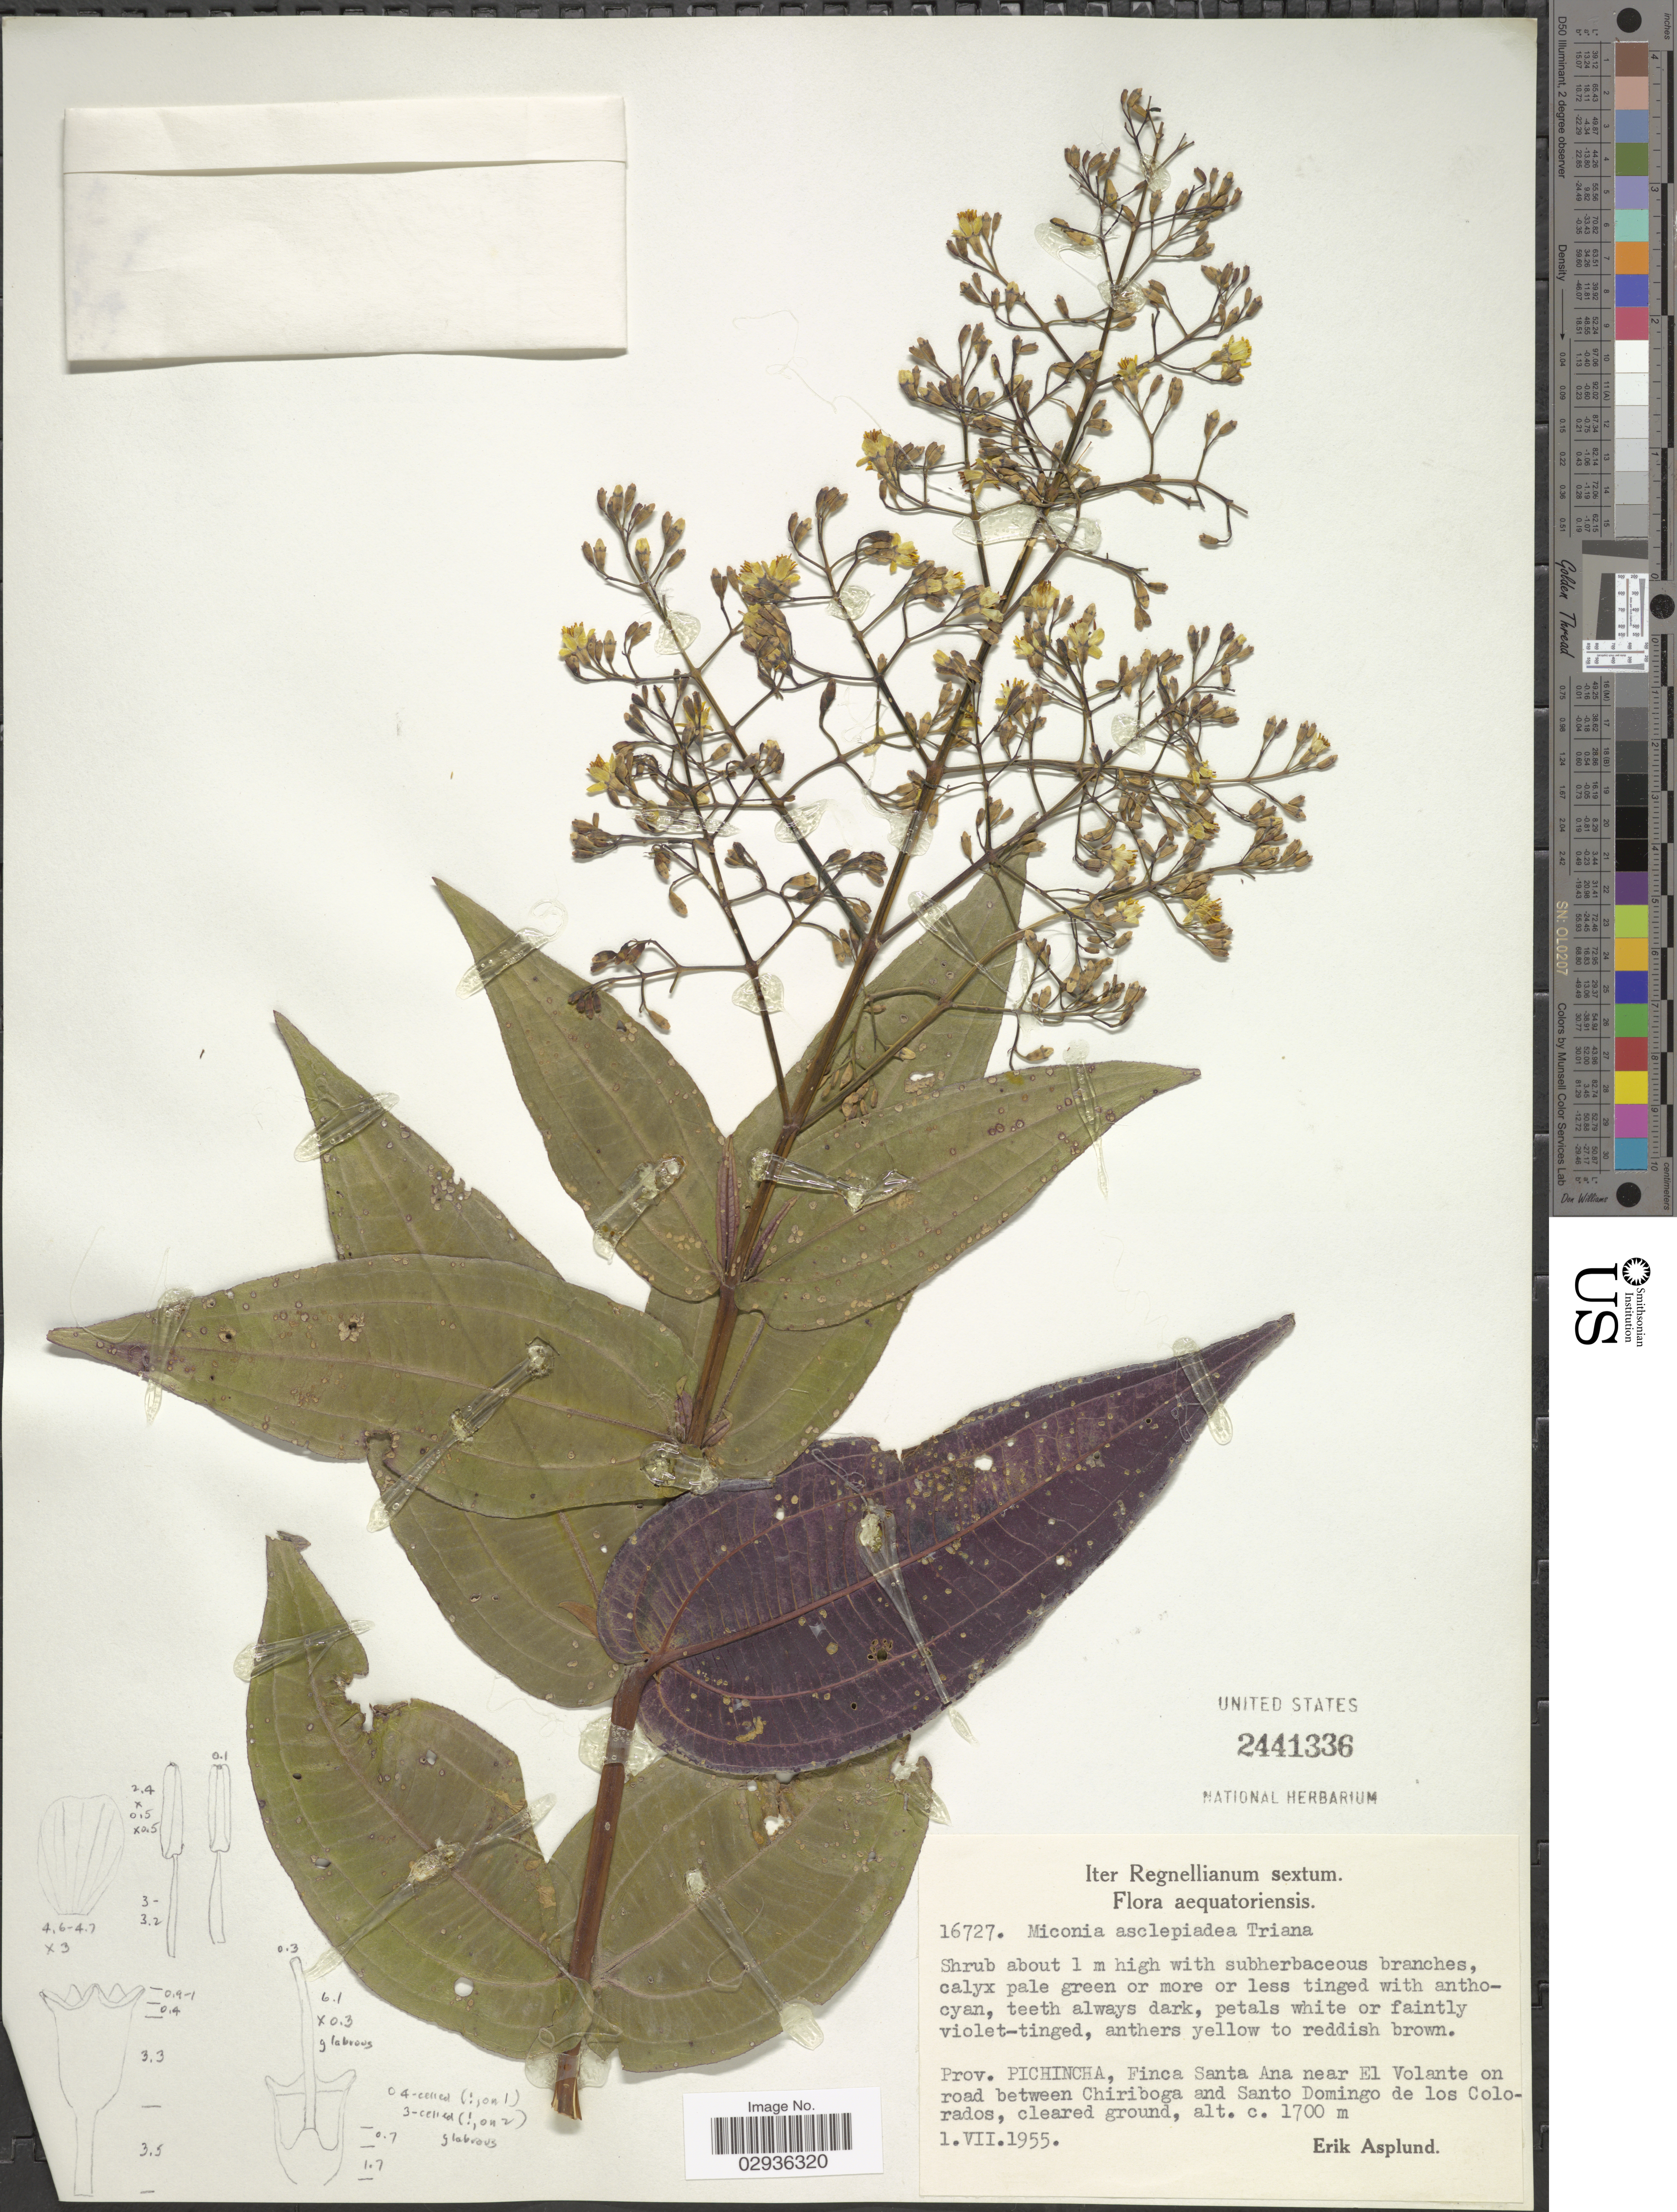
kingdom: Plantae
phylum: Tracheophyta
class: Magnoliopsida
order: Myrtales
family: Melastomataceae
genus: Miconia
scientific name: Miconia asclepiadea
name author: Triana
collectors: E. Asplund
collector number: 16727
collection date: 1955-07-01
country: Ecuador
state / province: Pichincha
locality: Finca Santa Ana near El Volante on road between Chiriboga and Santo Domingo de los Colorados, cleared ground.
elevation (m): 1700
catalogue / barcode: US 2441336